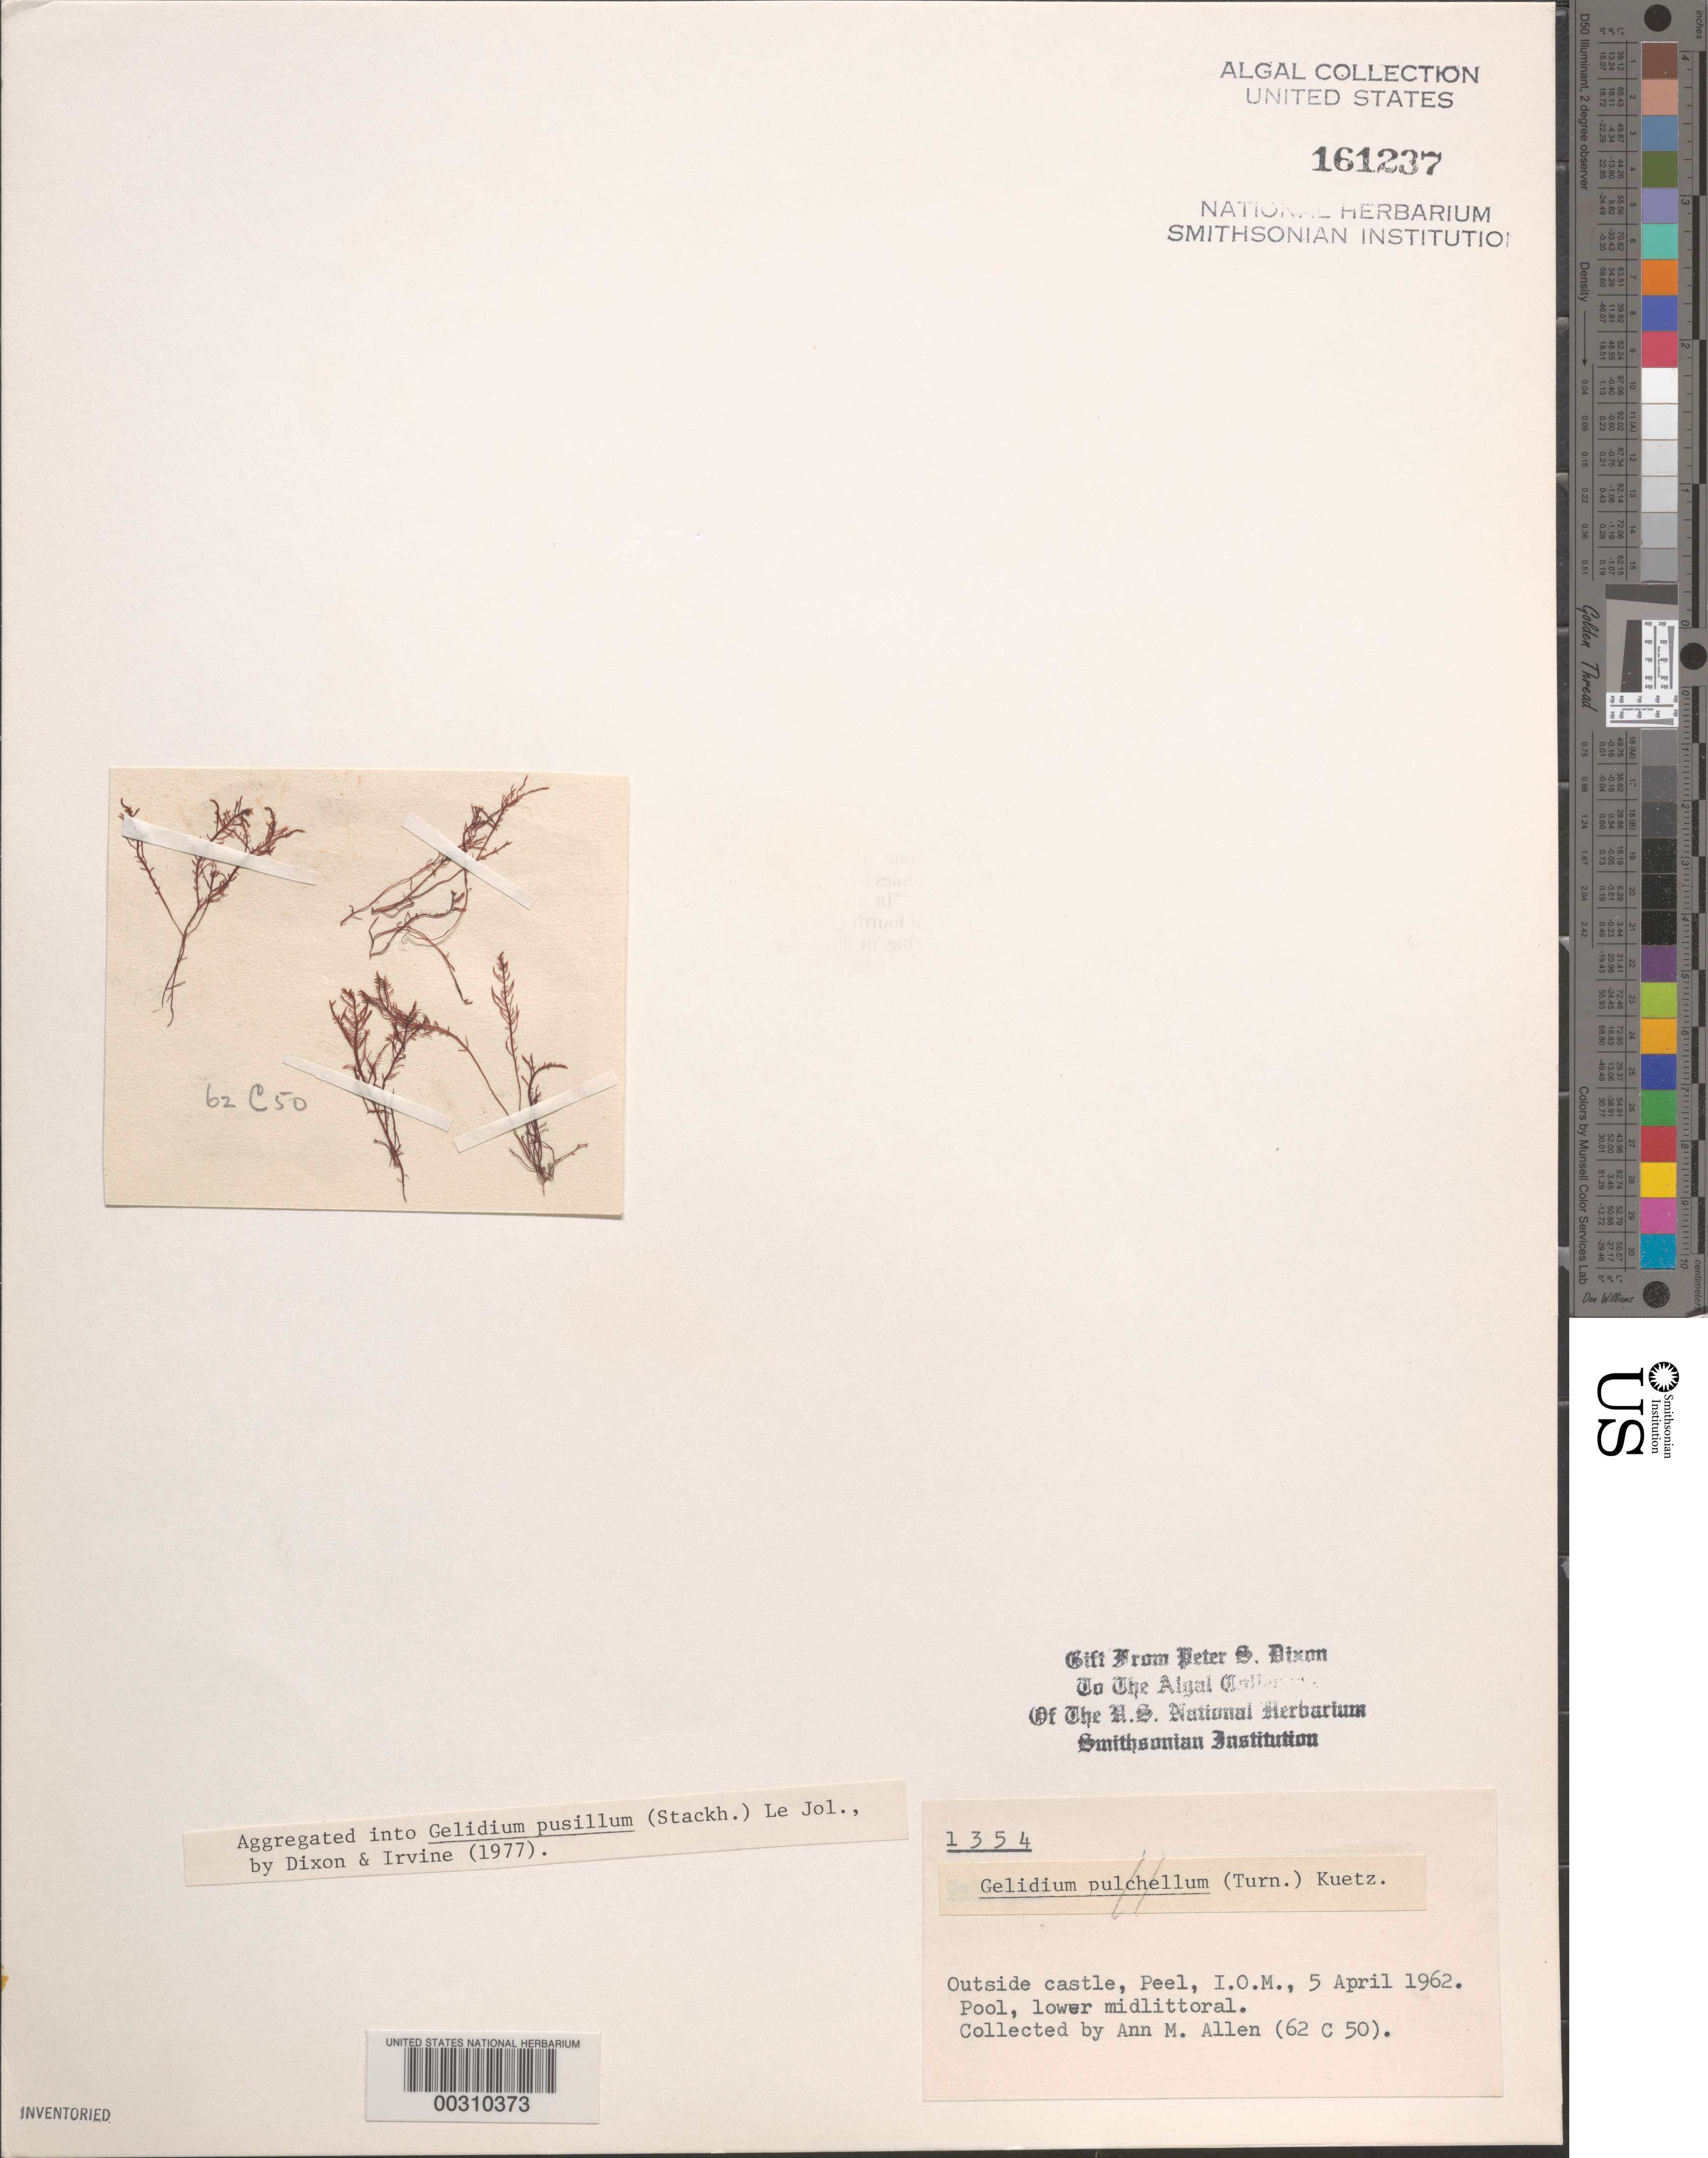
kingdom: Plantae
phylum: Rhodophyta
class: Florideophyceae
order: Gelidiales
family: Gelidiaceae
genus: Gelidium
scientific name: Gelidium pusillum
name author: (Stackh.) Le Jol.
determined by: Dixon, P. S.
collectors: A. M. Allen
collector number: PSD 1354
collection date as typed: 05 Apr 1962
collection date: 1962-04-05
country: United Kingdom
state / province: England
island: Isle of Man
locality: Peel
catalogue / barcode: US 161237